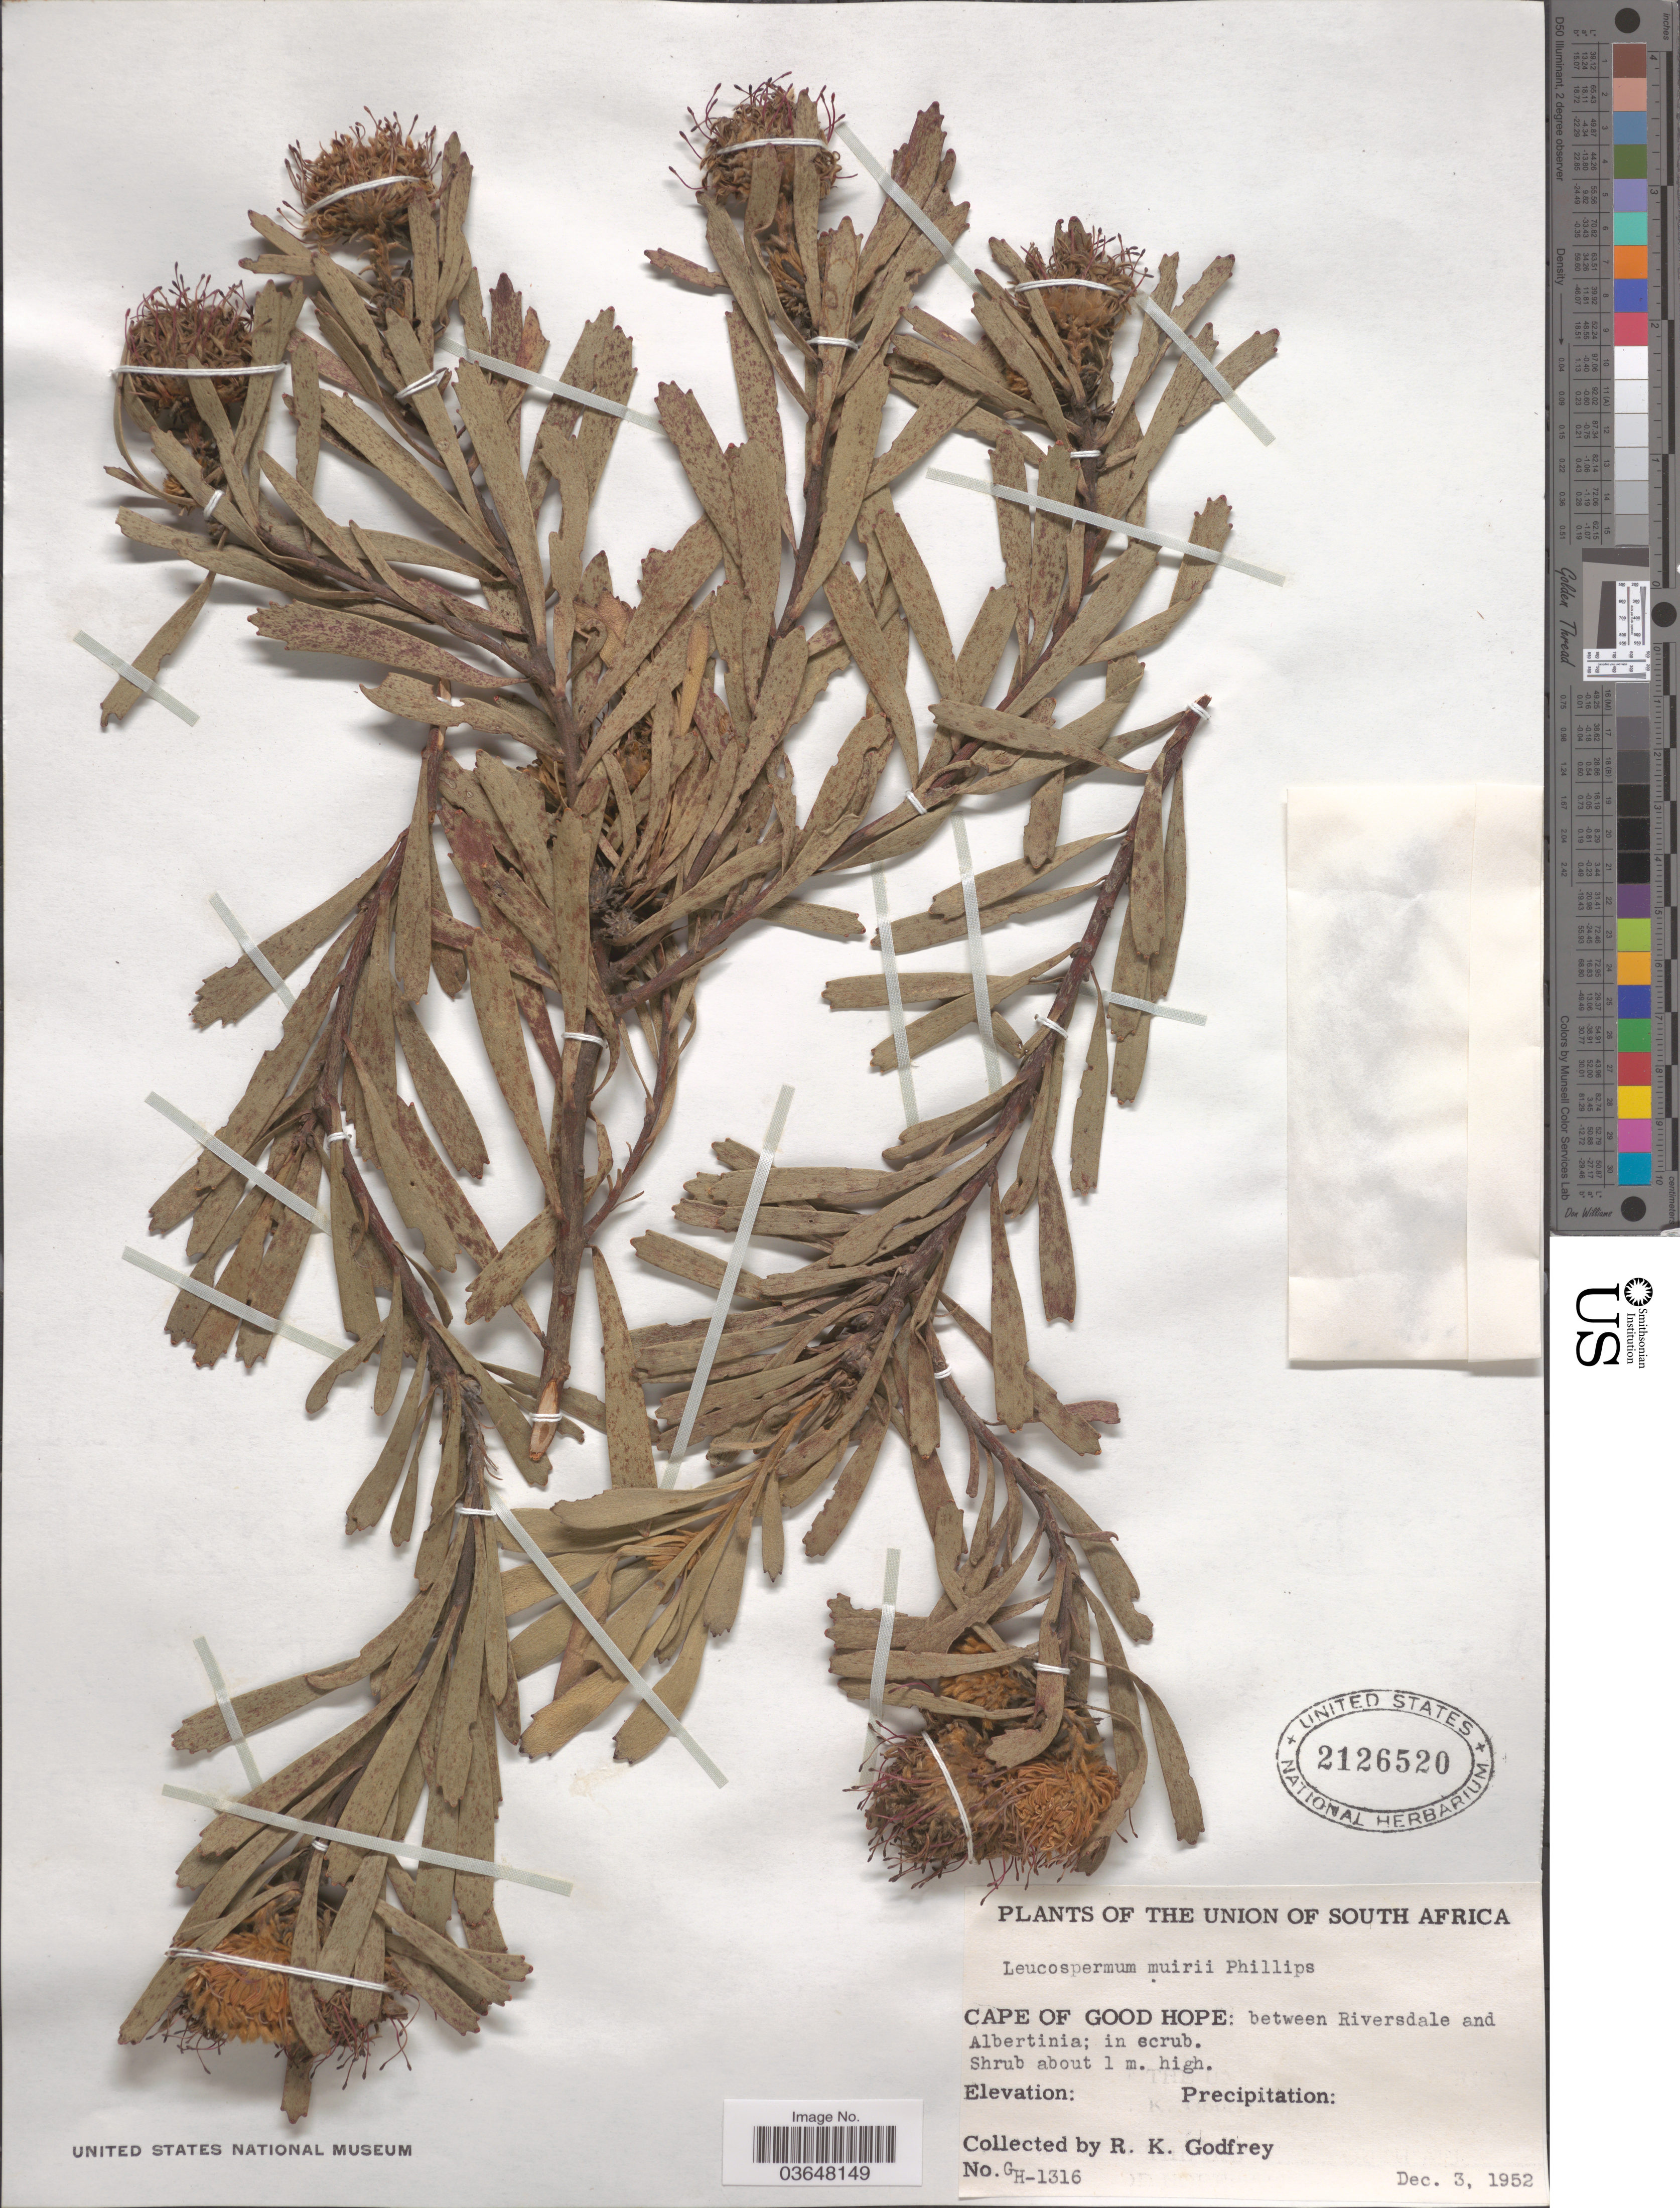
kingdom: Plantae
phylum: Tracheophyta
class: Magnoliopsida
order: Proteales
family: Proteaceae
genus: Leucospermum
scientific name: Leucospermum muirii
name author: E. Phillips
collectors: R. K. Godfrey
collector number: GH-1316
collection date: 1952-12-03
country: South Africa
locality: Union of South Africa. Cape of Good Hope: between Riversdale and Albertinia.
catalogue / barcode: US 2126520